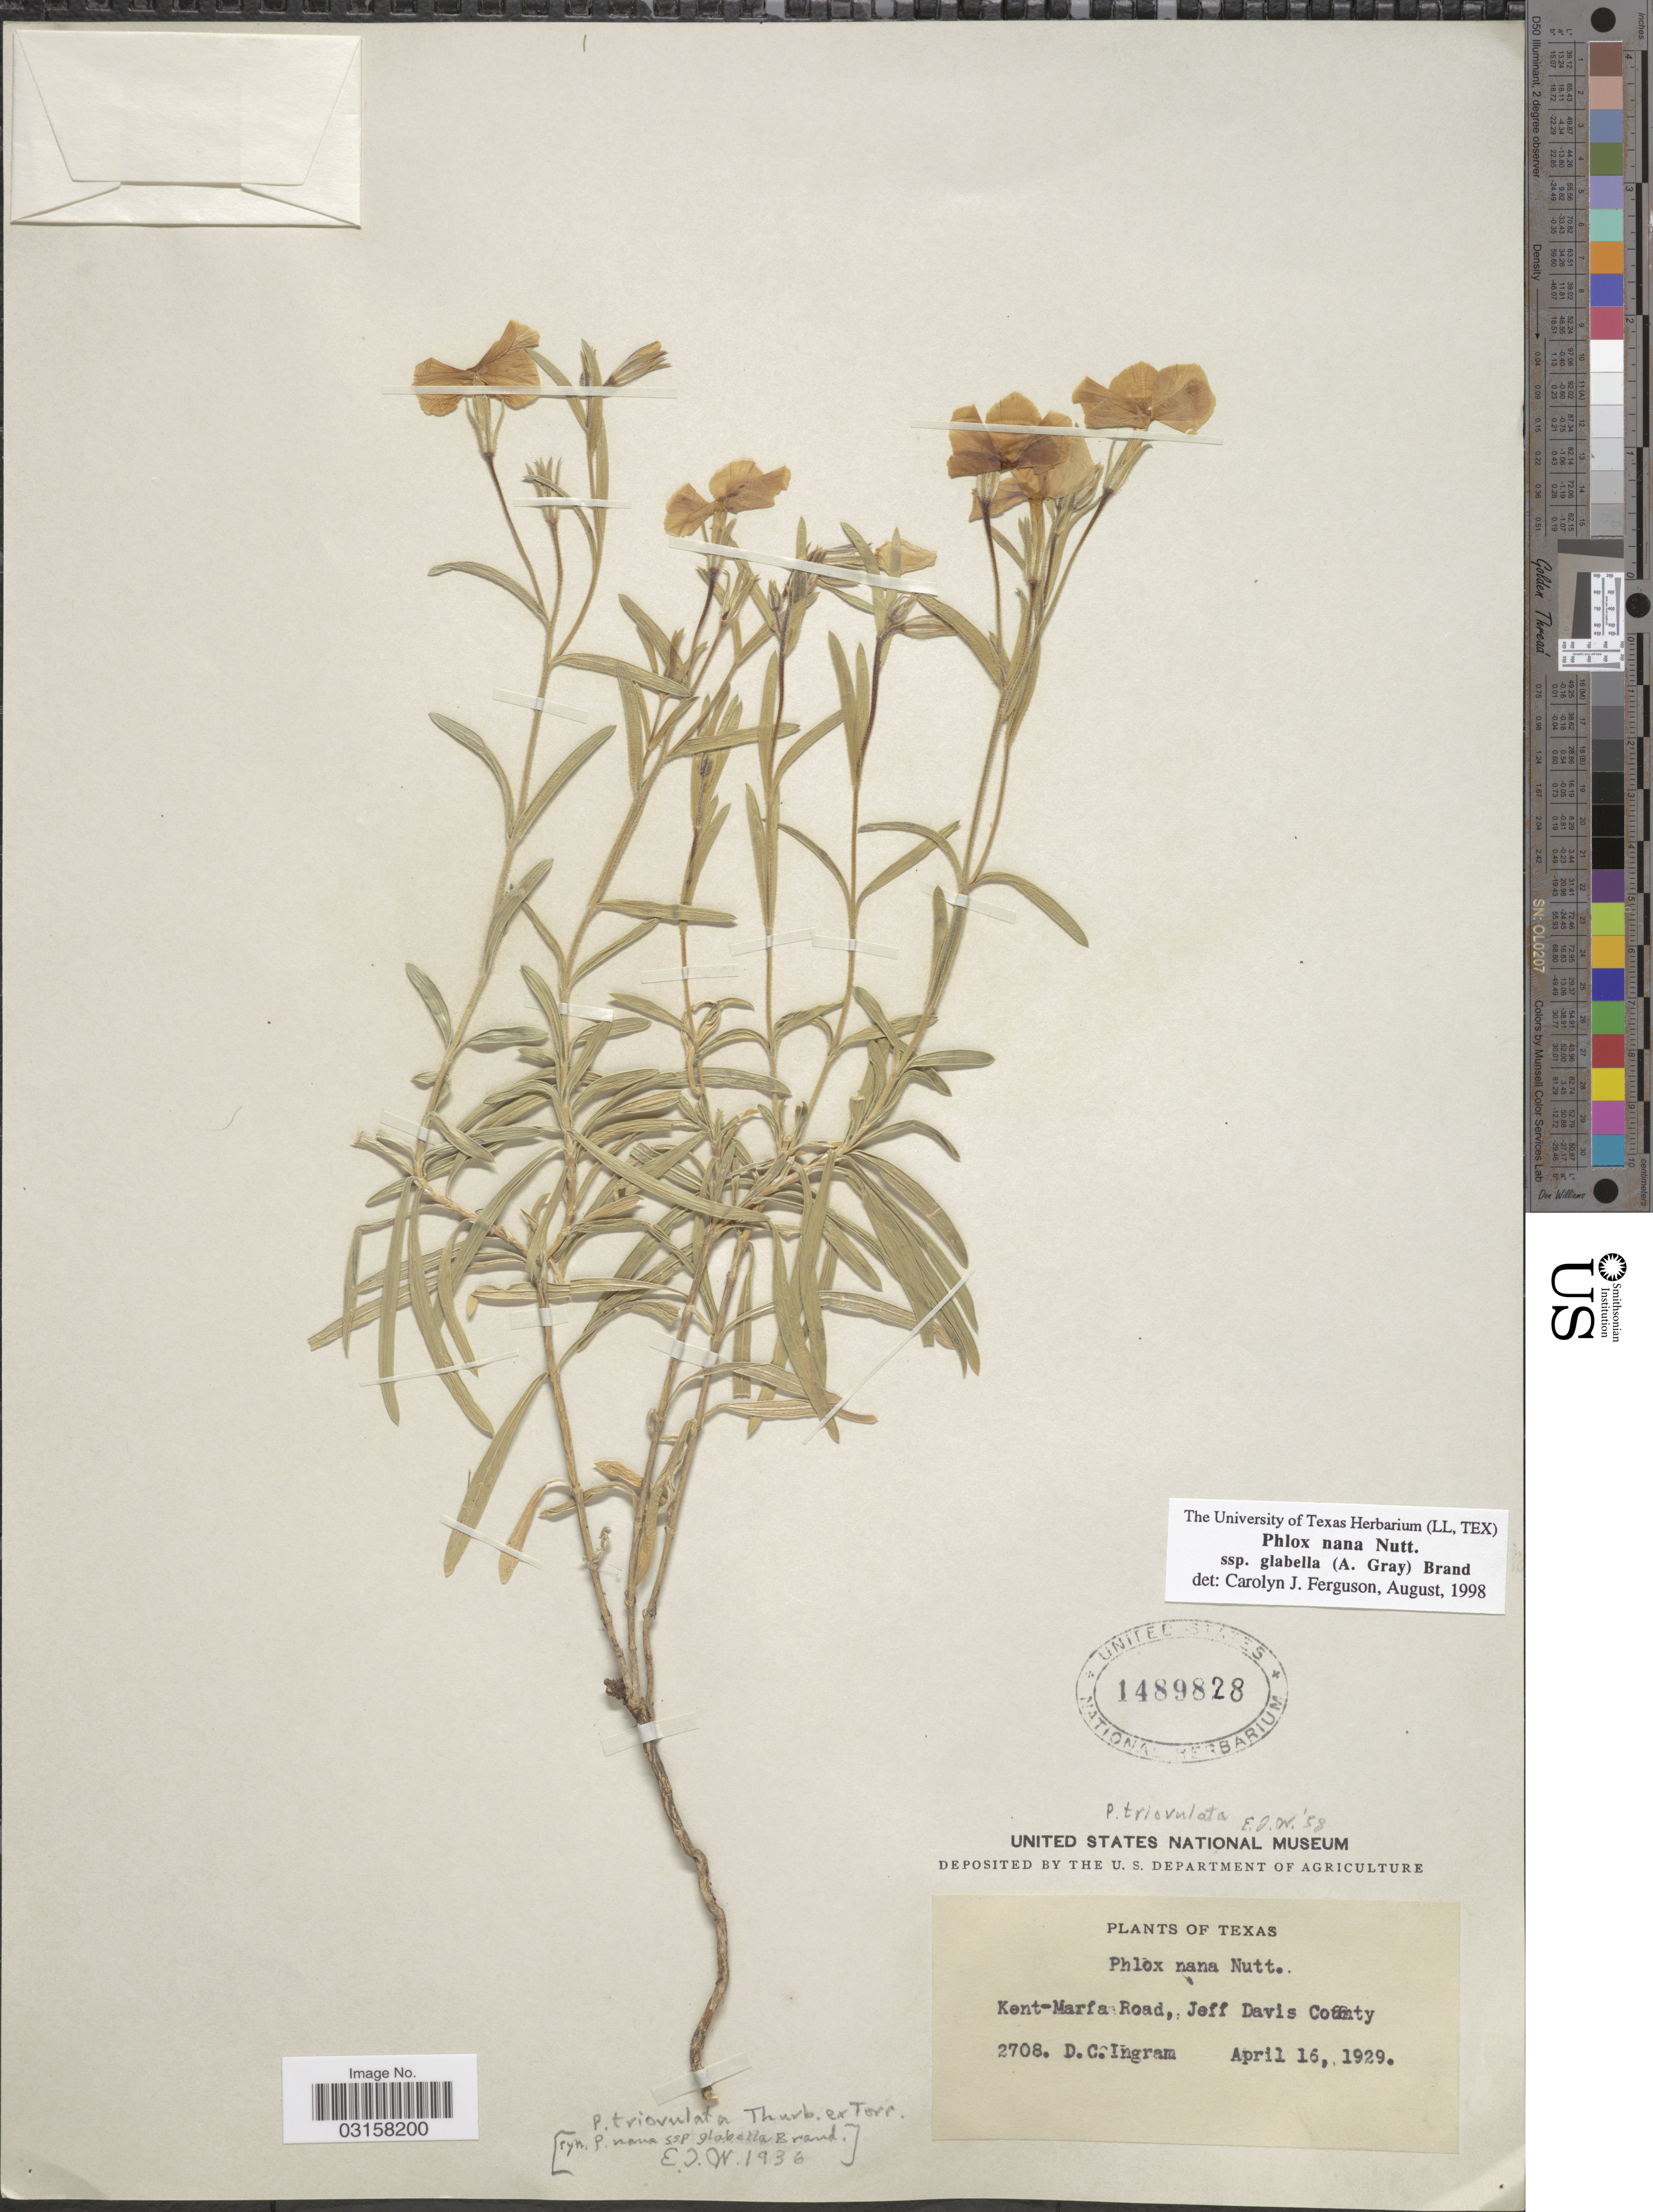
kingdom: Plantae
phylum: Tracheophyta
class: Magnoliopsida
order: Ericales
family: Polemoniaceae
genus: Phlox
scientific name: Phlox triovulata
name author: Thurb. ex Torr.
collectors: D. C. Ingram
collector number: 2708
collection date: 1929-04-16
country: United States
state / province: Texas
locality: Kent-Marfa Road, Jeff Davis County.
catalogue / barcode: US 1489828